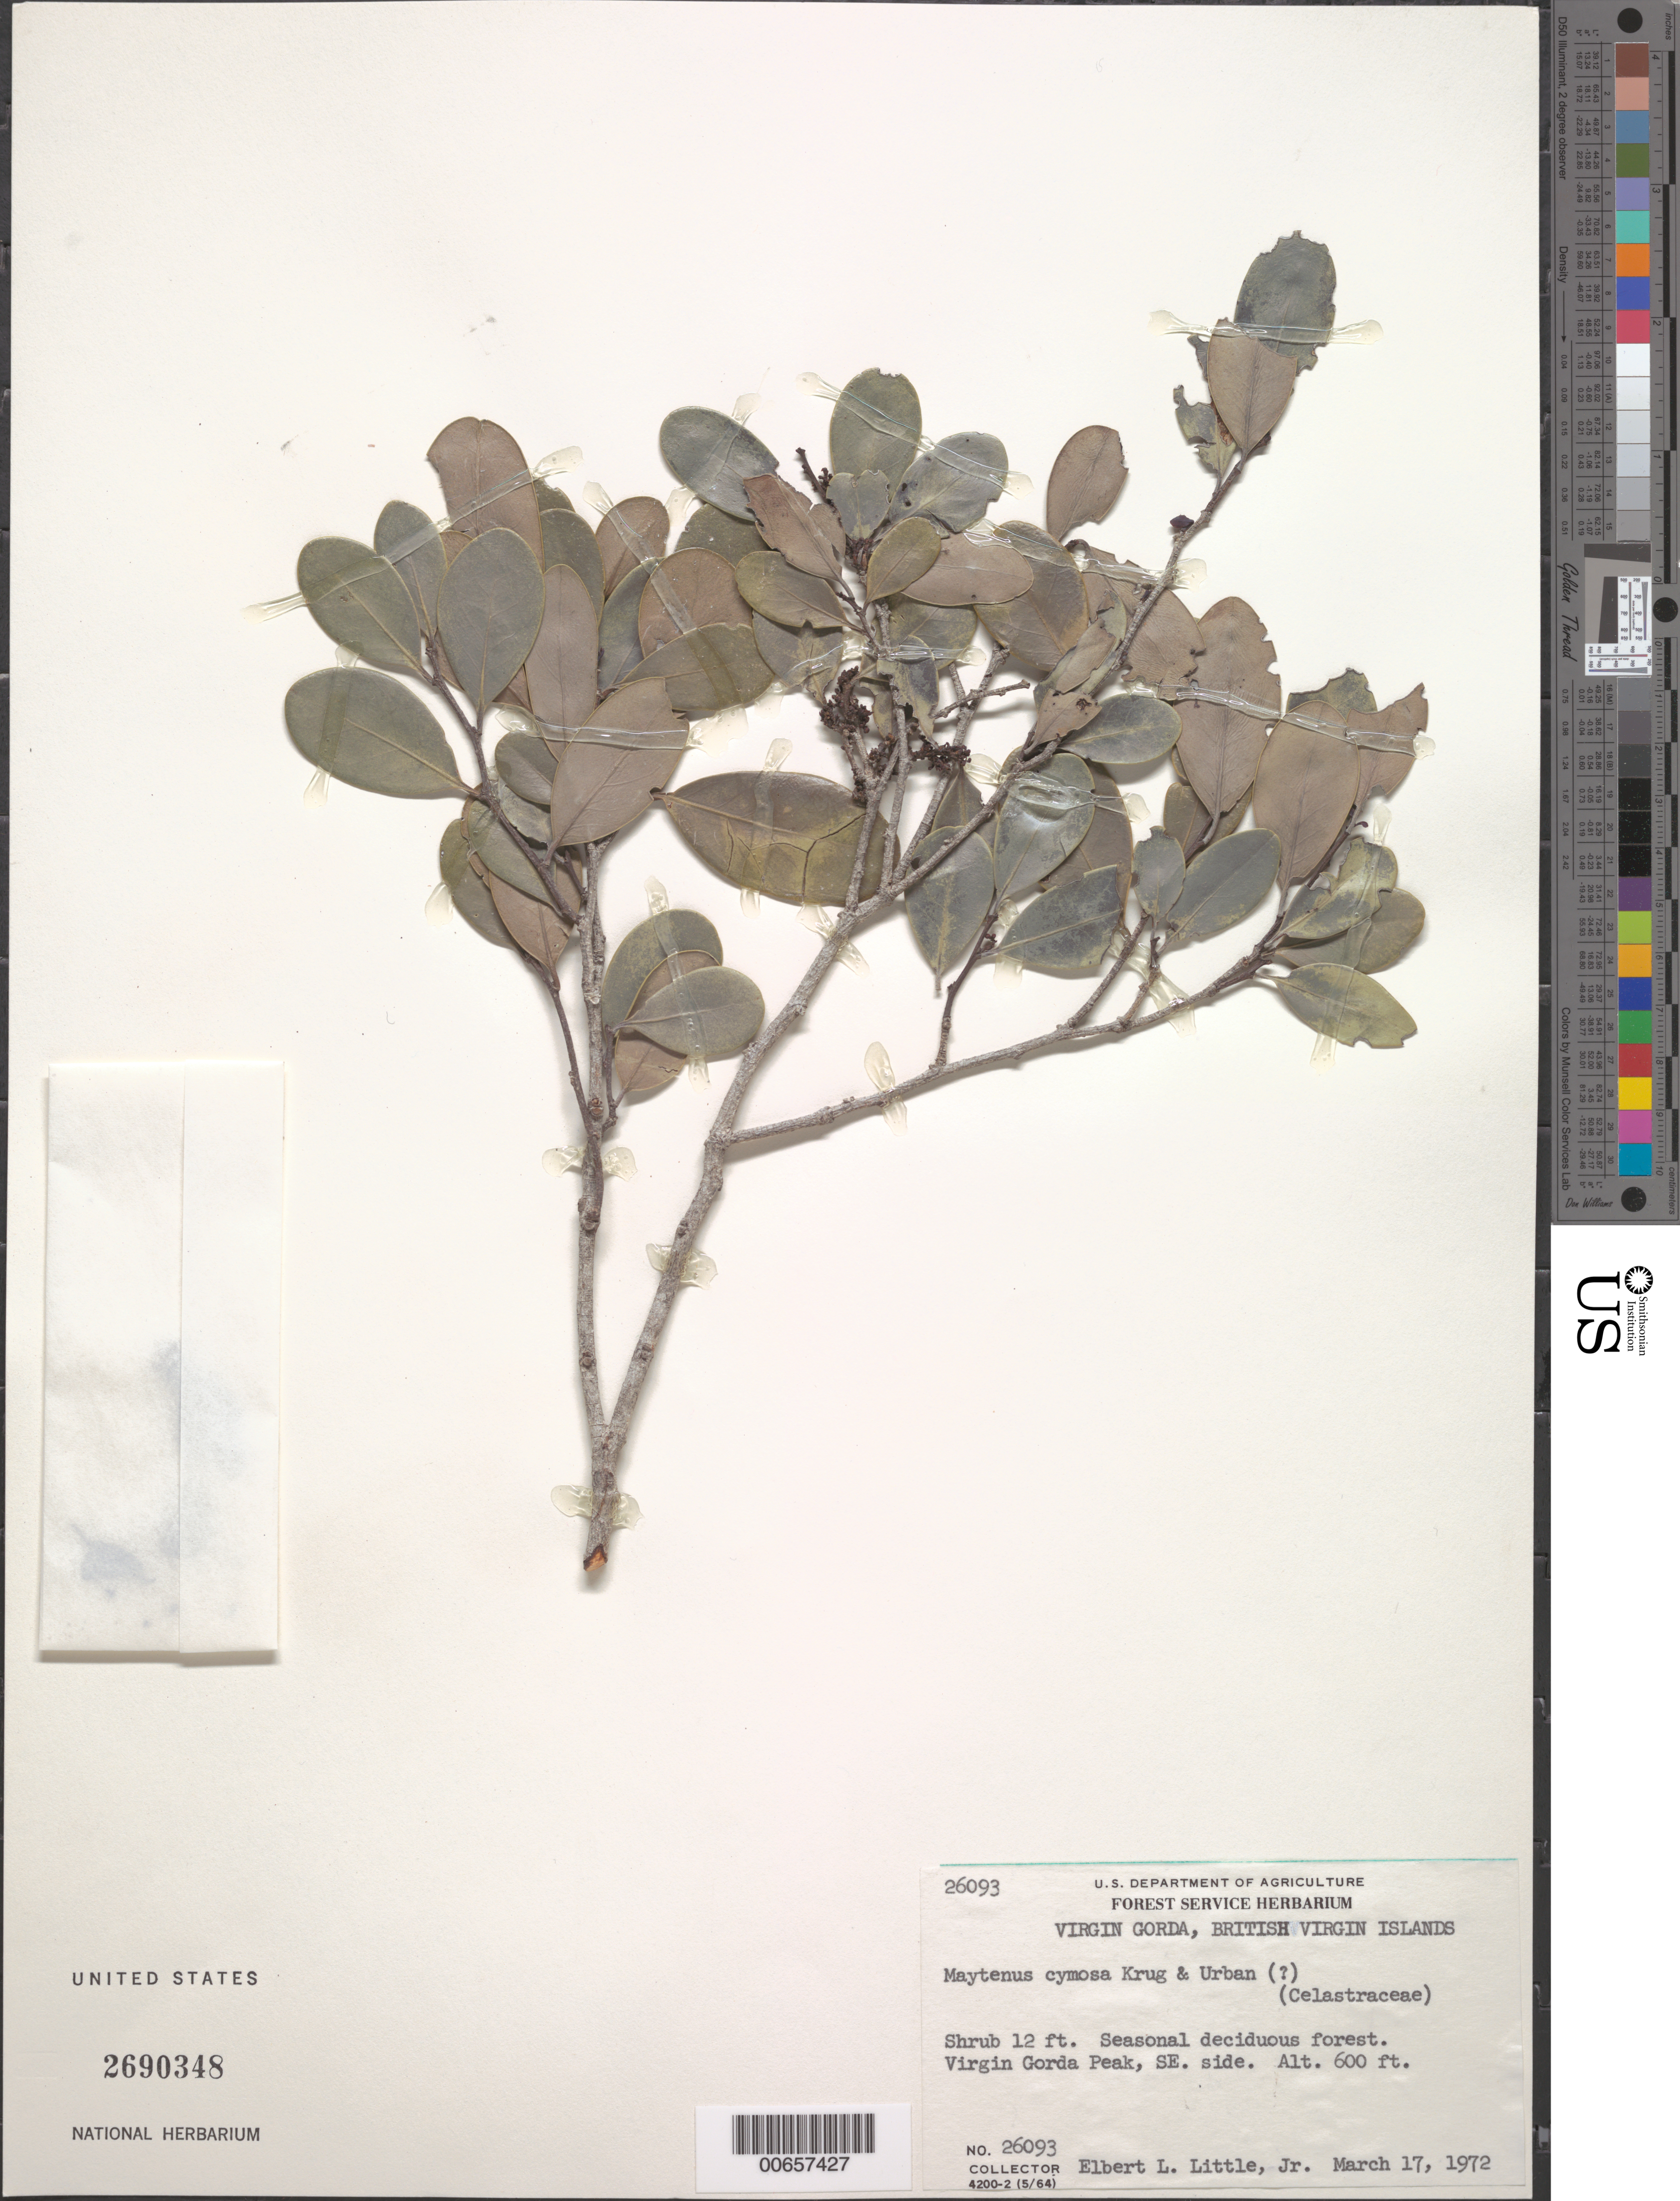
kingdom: Plantae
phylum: Tracheophyta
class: Magnoliopsida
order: Celastrales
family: Celastraceae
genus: Maytenus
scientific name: Maytenus cymosa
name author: Krug & Urb.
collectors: E. L. Little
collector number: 26093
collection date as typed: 17 Mar 1972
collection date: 1972-03-17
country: British Virgin Islands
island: Virgin Gorda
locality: Virgin Gorda Peak, SE side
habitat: Seasonal deciduous forest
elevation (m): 183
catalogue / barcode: US 2690348